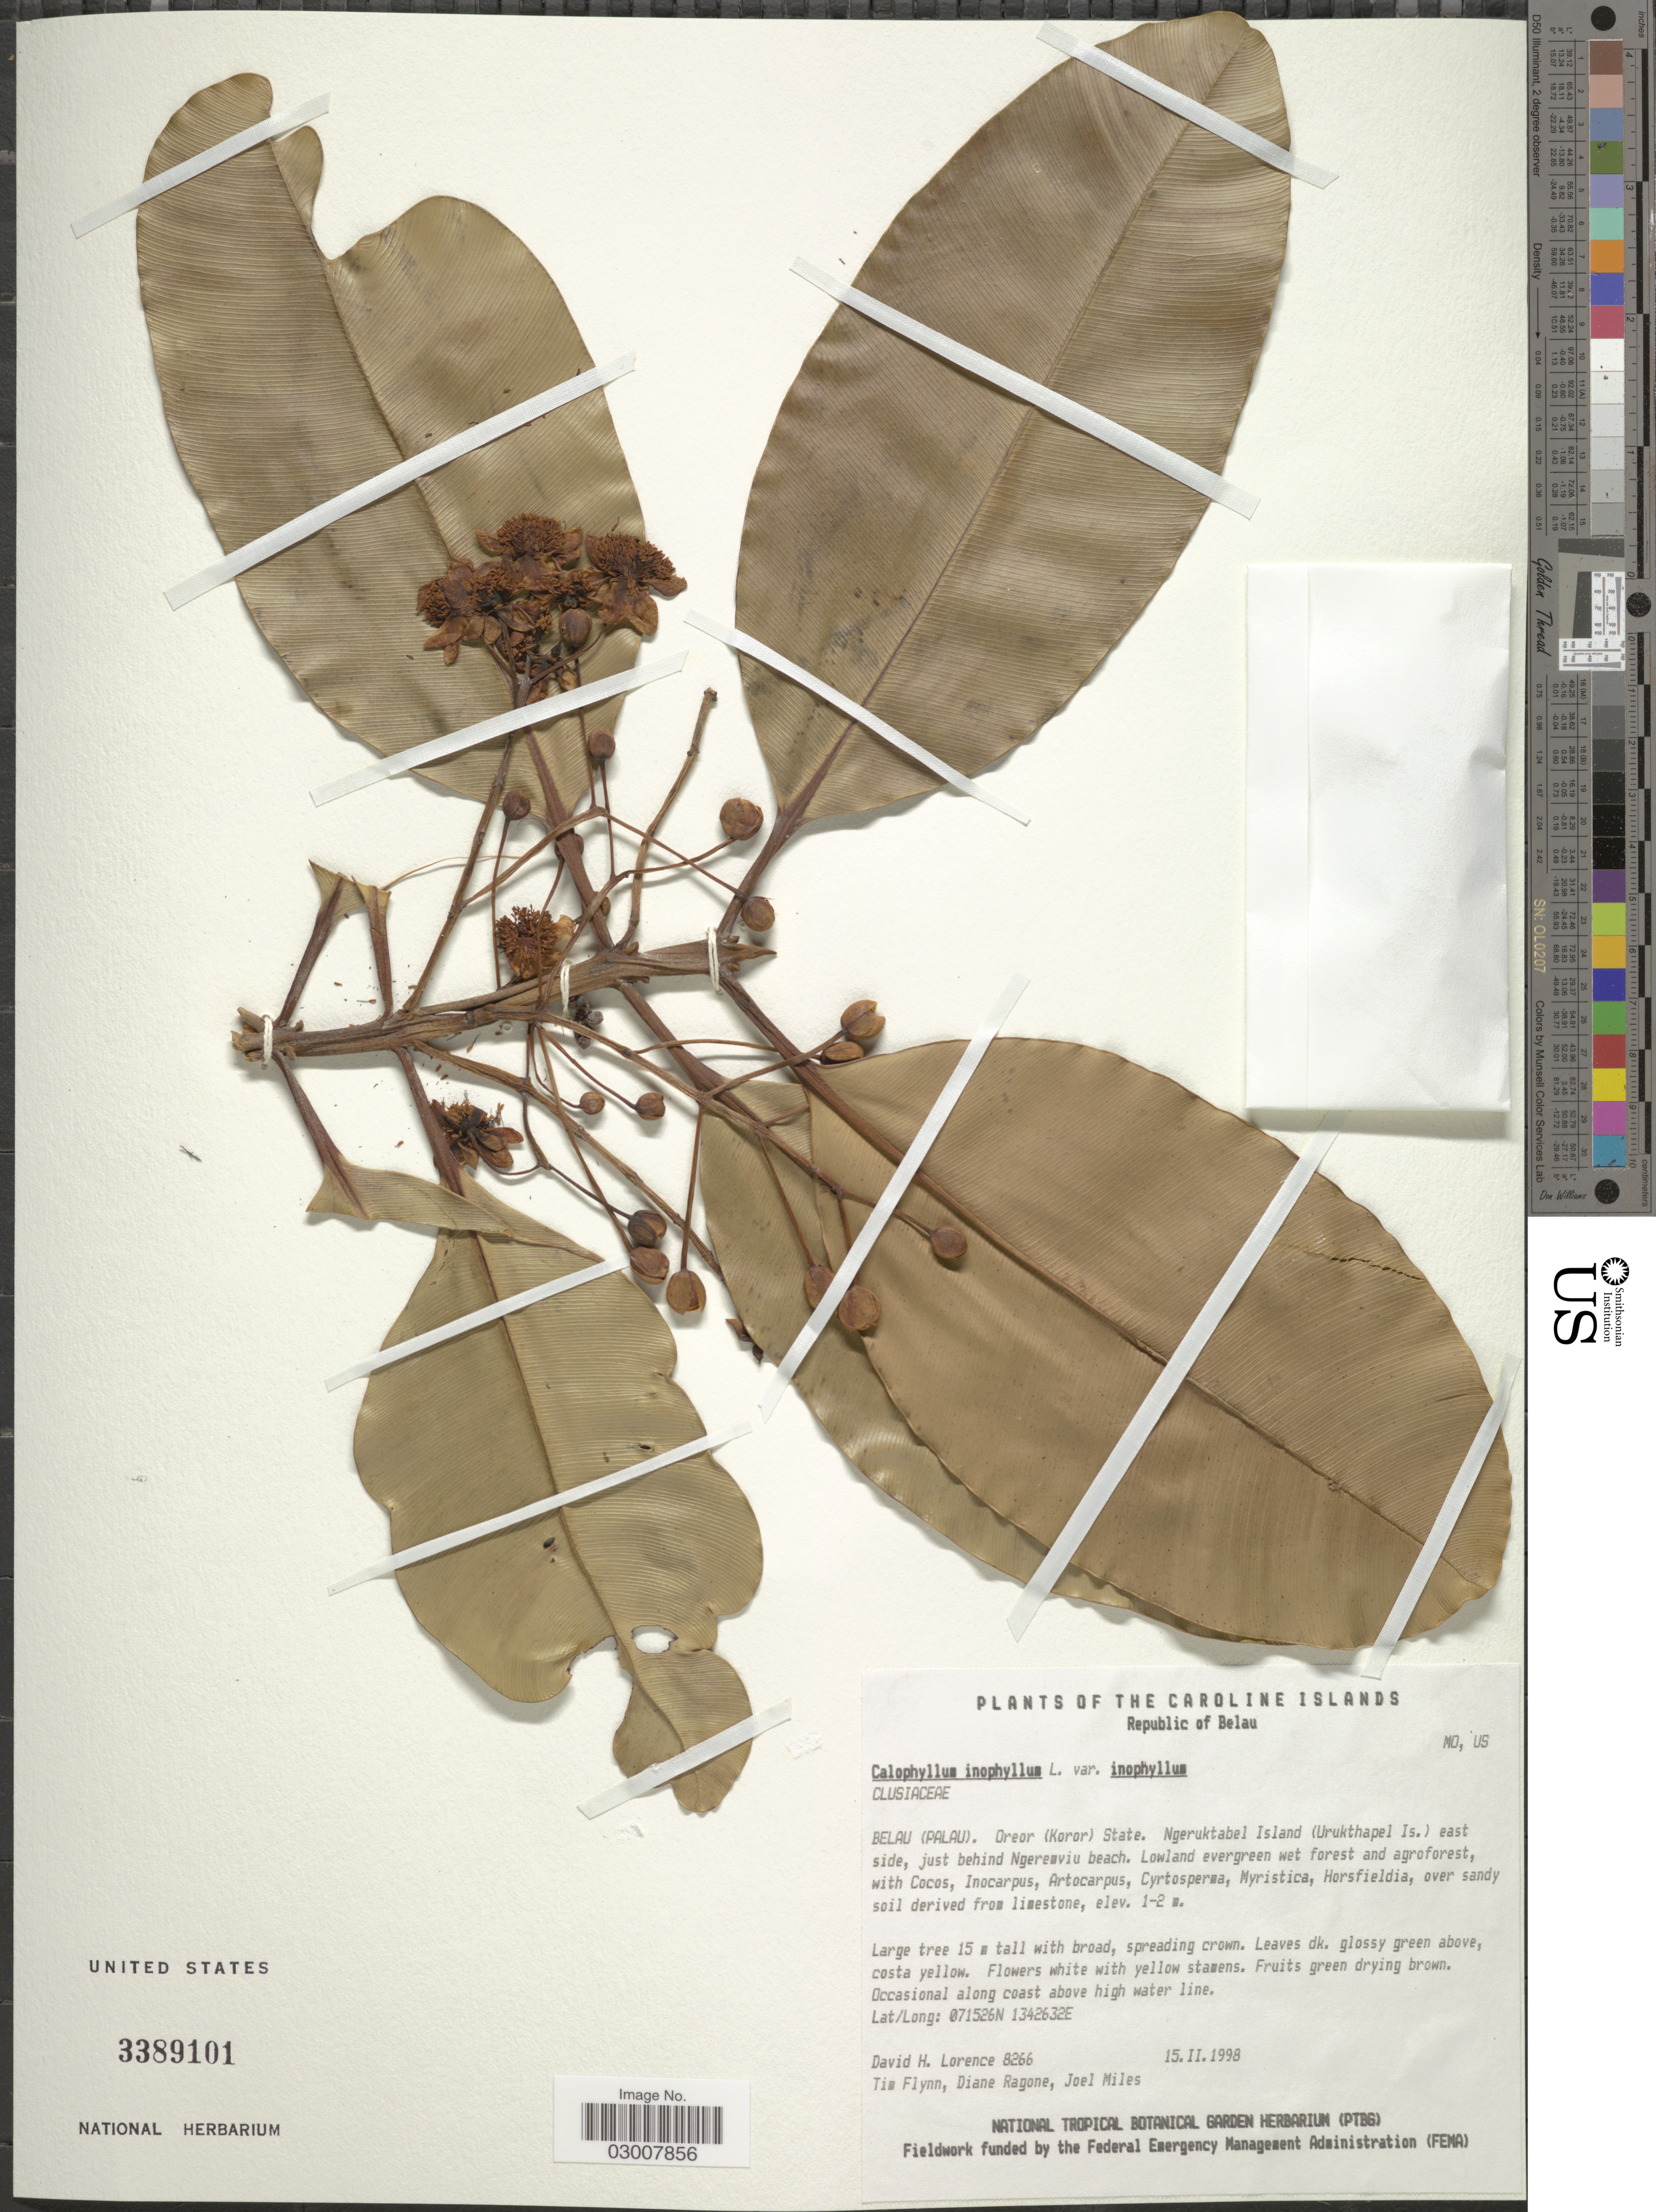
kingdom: Plantae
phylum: Tracheophyta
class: Magnoliopsida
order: Malpighiales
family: Calophyllaceae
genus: Calophyllum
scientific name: Calophyllum inophyllum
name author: L.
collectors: D. Lorence, T. Flynn, D. Ragone & J. Miles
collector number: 8266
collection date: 1998-02-15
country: Palau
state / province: Koror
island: Ngeruktabel [Urukthapel]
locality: The Caroline Islands. Republic of Belau. Belau (Palau), Oreor (Koror) State. Ngeruktabel Island (Urukthapel Is.) east side, just behind Ngeremviu beach.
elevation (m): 1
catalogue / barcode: US 3389101